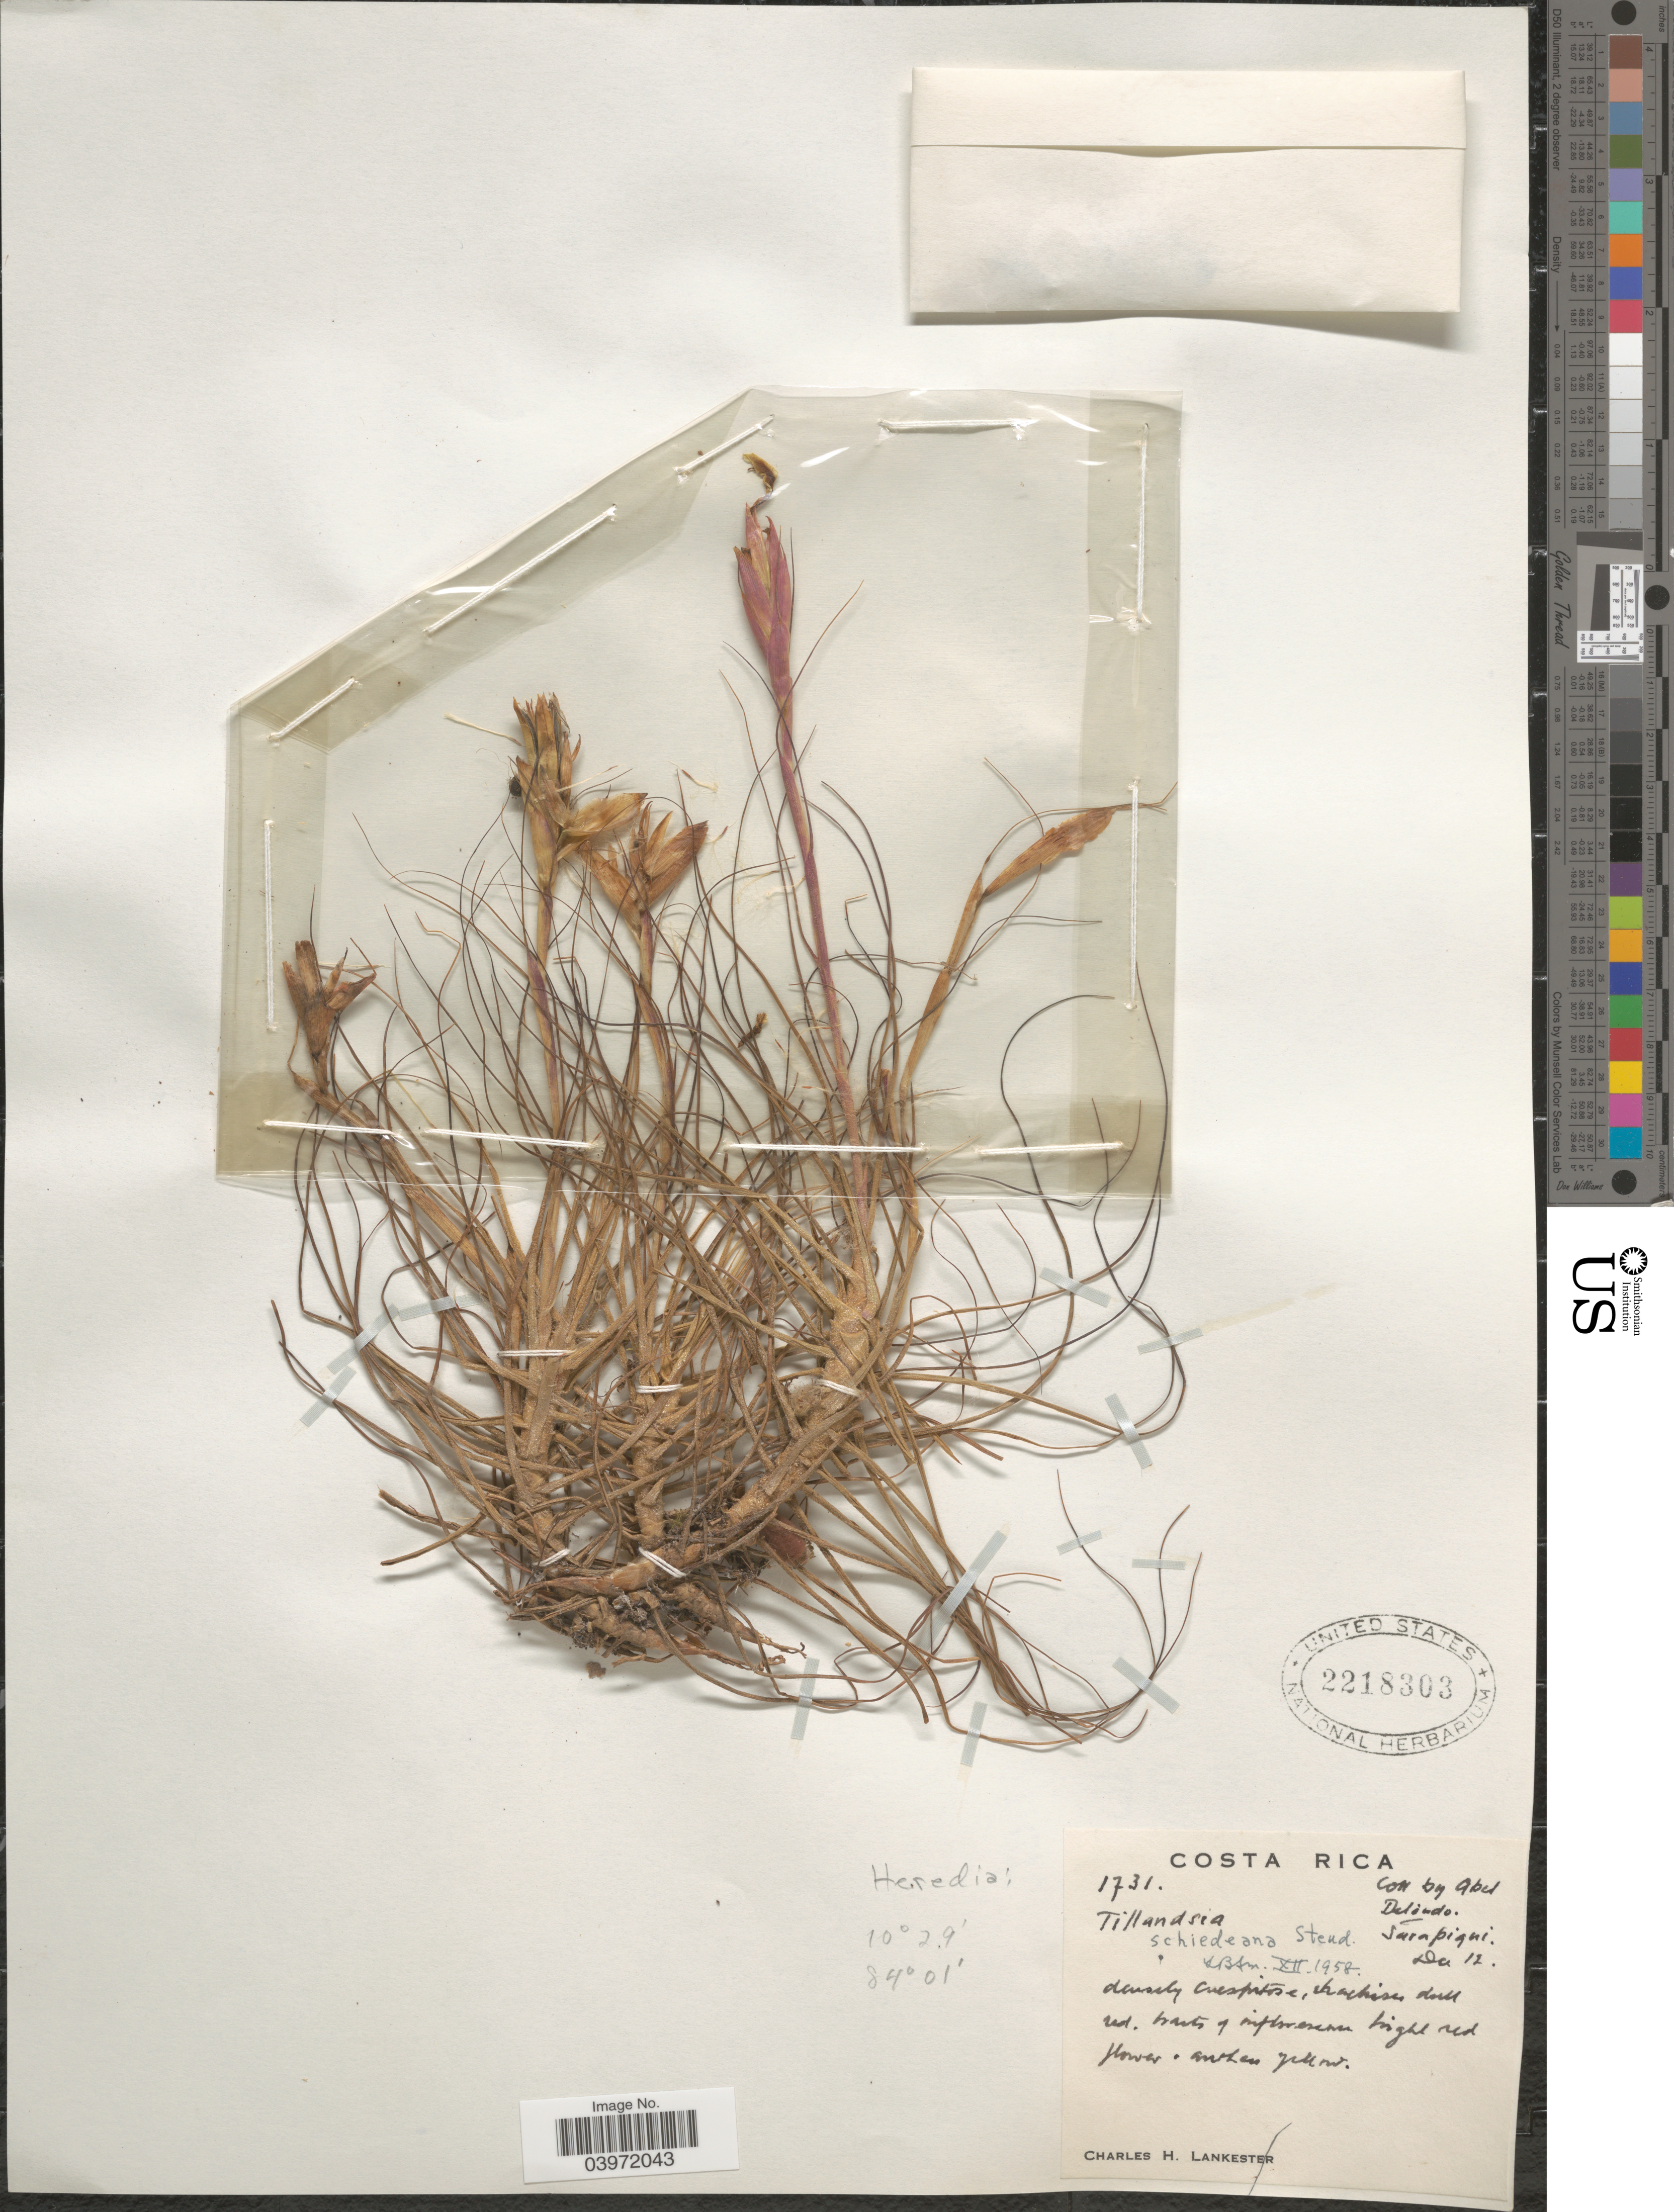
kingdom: Plantae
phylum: Tracheophyta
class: Liliopsida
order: Poales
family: Bromeliaceae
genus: Tillandsia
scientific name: Tillandsia schiedeana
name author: Steud.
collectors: A. Delindo & C. H. Lankester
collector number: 1731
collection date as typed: Transcribed d/m/y: /12/12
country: Costa Rica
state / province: Heredia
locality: Sarapiqui.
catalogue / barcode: US 2218303